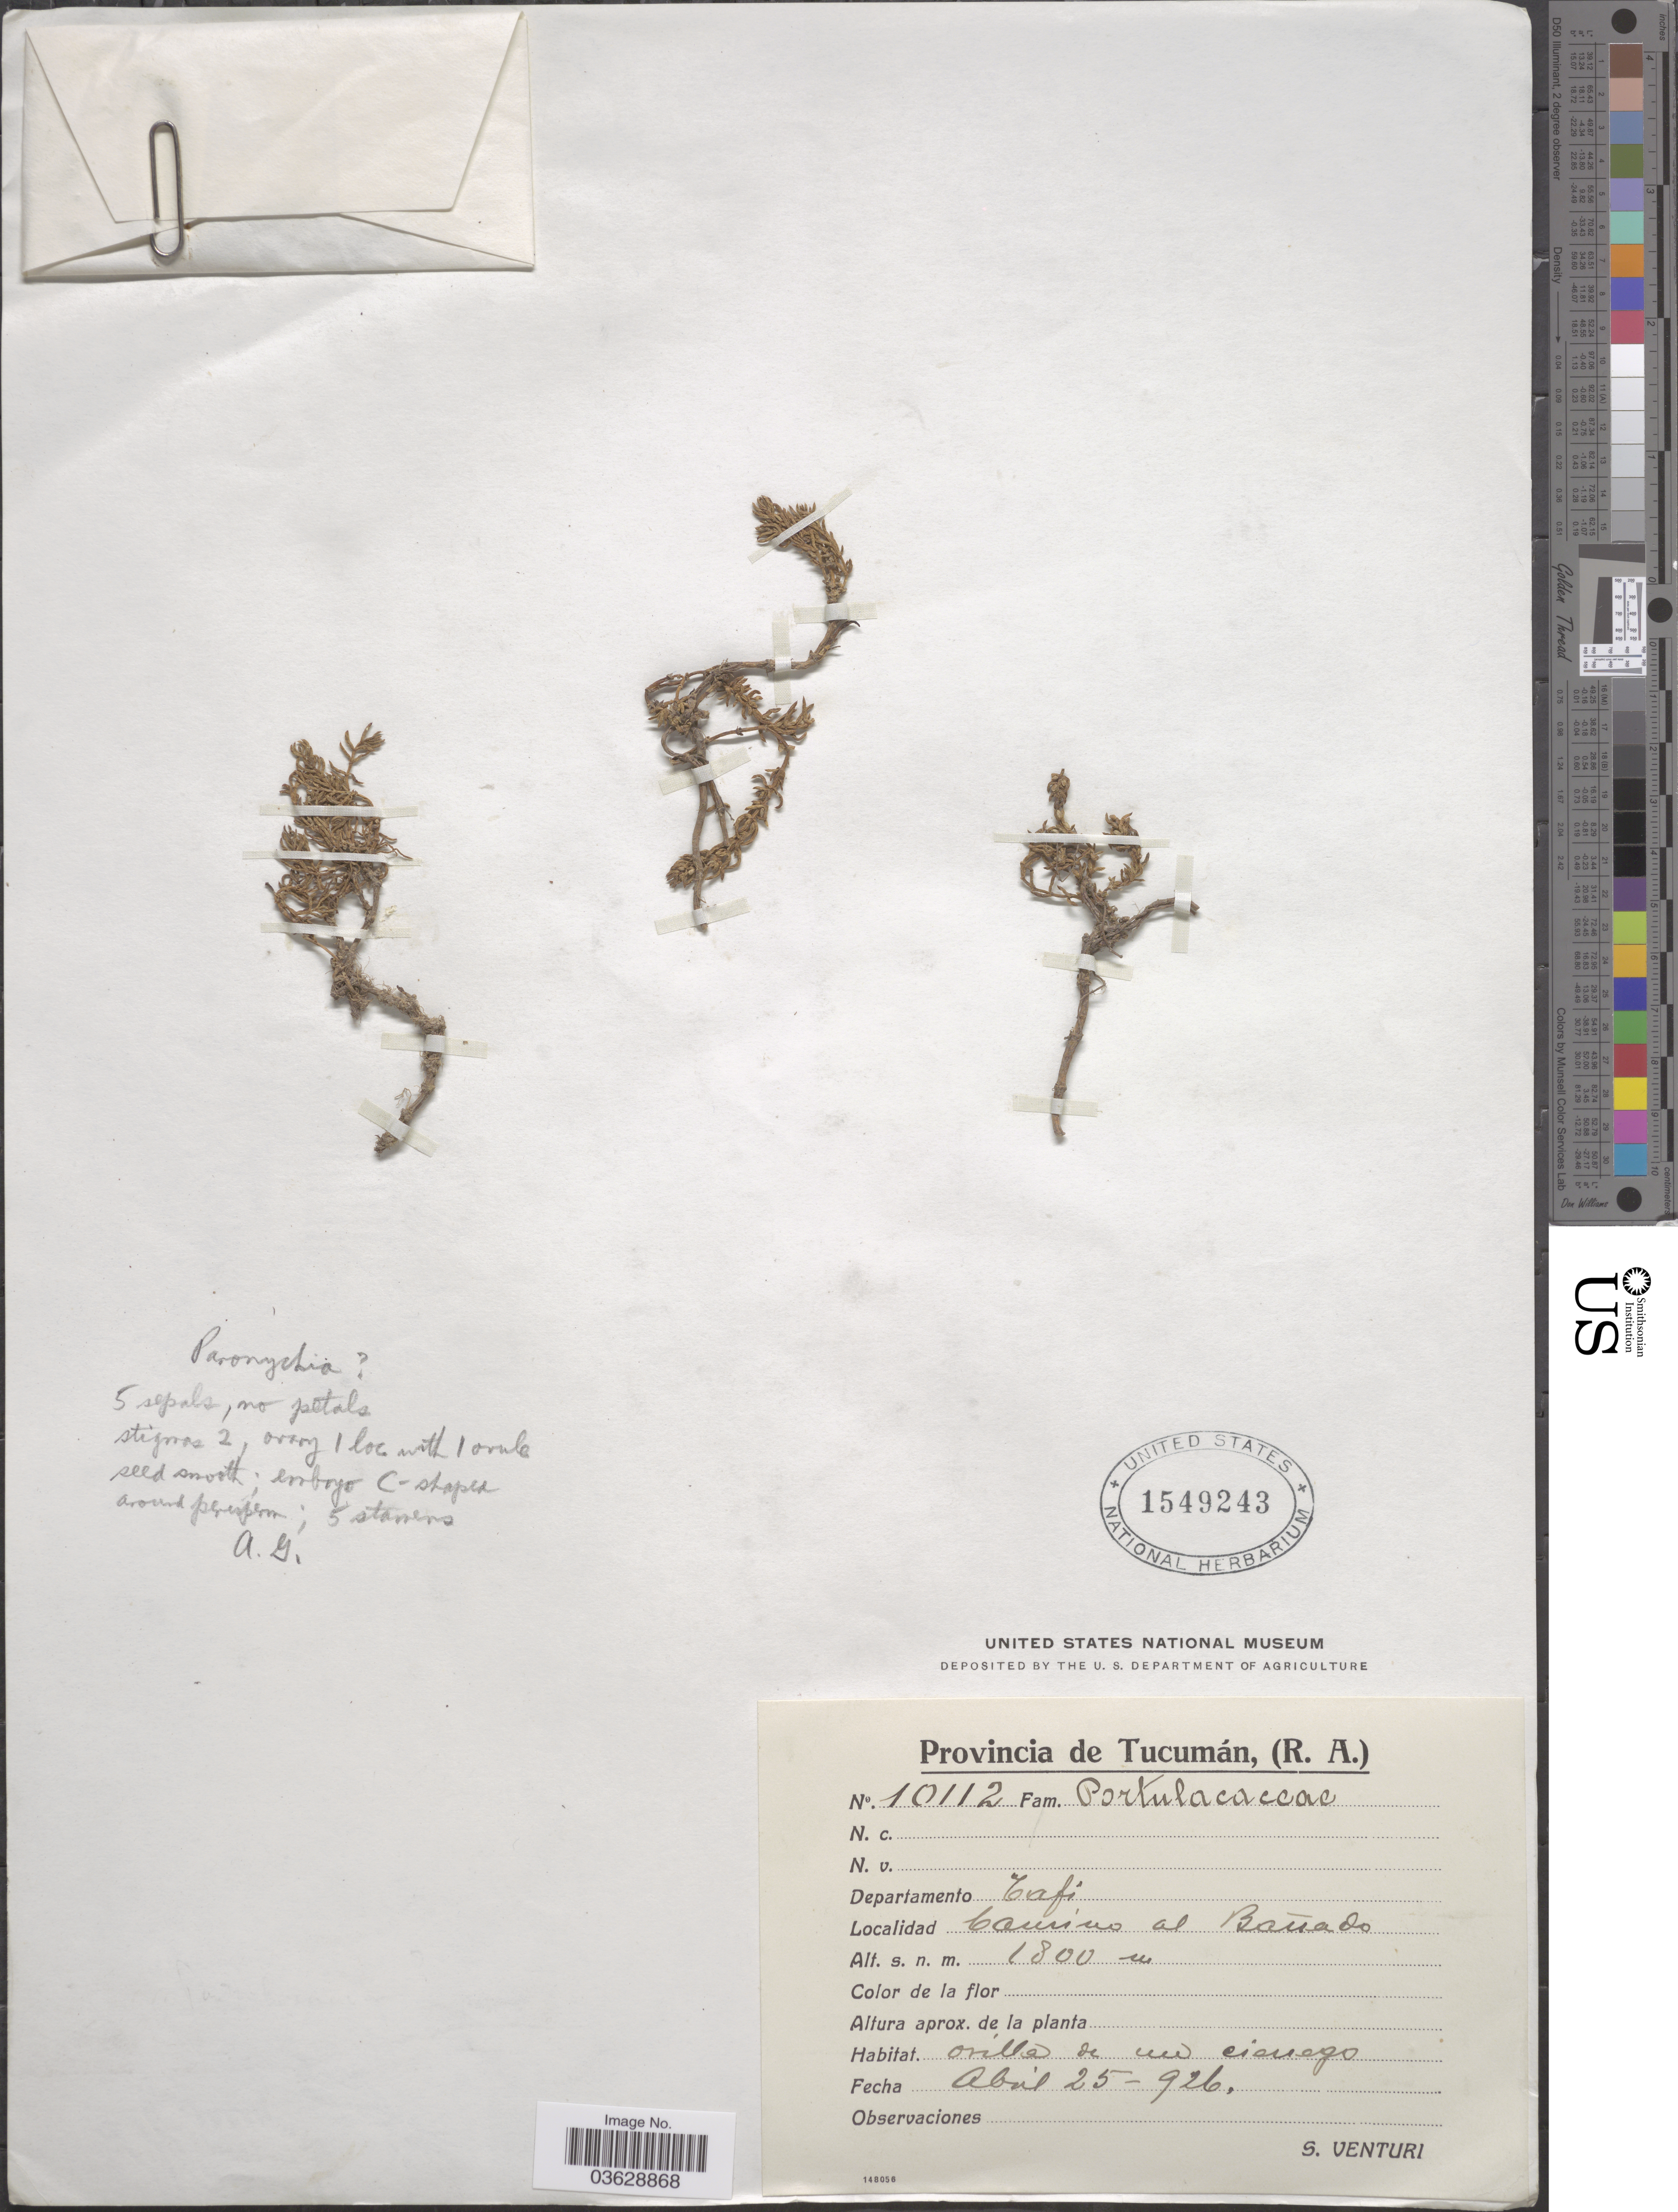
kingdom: Plantae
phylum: Tracheophyta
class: Magnoliopsida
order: Caryophyllales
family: Caryophyllaceae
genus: Paronychia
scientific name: Paronychia sp.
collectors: S. Venturi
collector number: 10112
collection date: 1926-04-25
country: Argentina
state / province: Tucuman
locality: Departamento Tafi. Camino al Bañado.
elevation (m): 1800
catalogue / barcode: US 1549243